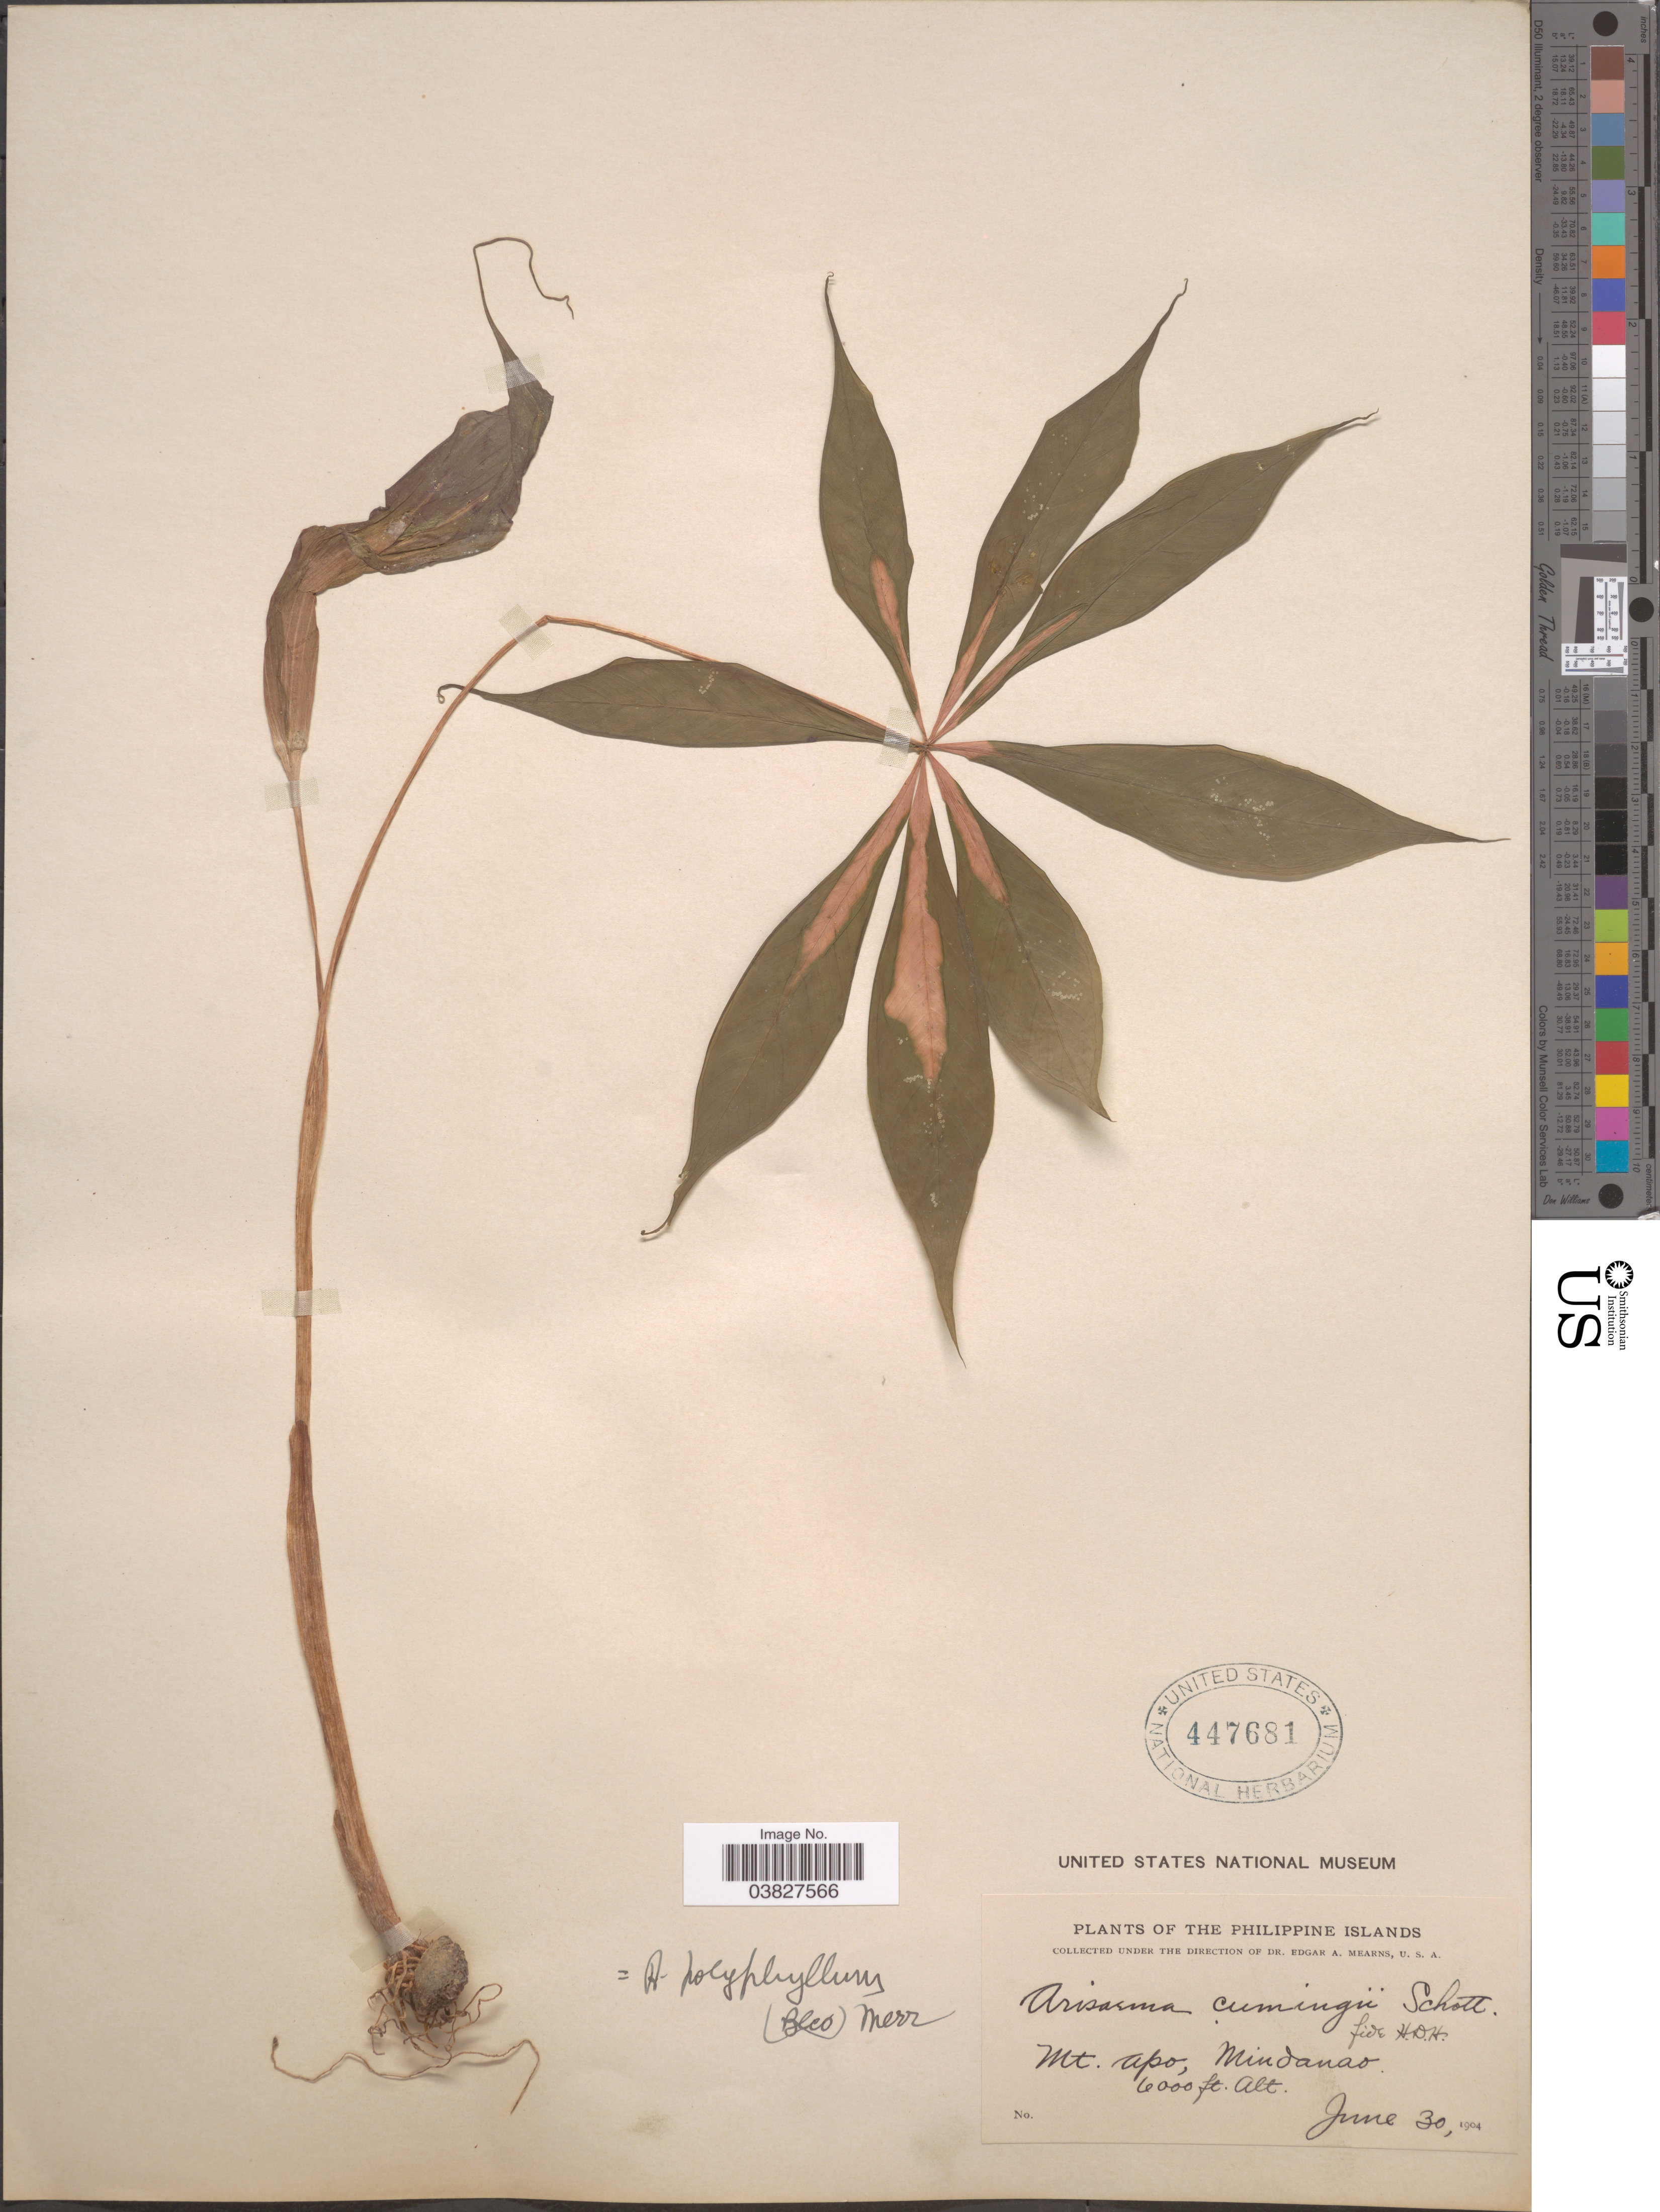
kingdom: Plantae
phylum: Tracheophyta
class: Liliopsida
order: Alismatales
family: Araceae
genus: Arisaema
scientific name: Arisaema polyphyllum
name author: (Blanco) Merr.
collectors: E. A. Mearns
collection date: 1904-06-30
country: Philippines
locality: Philippine Islands. Mt. Apo, Mindanao.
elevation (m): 1829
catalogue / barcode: US 447681